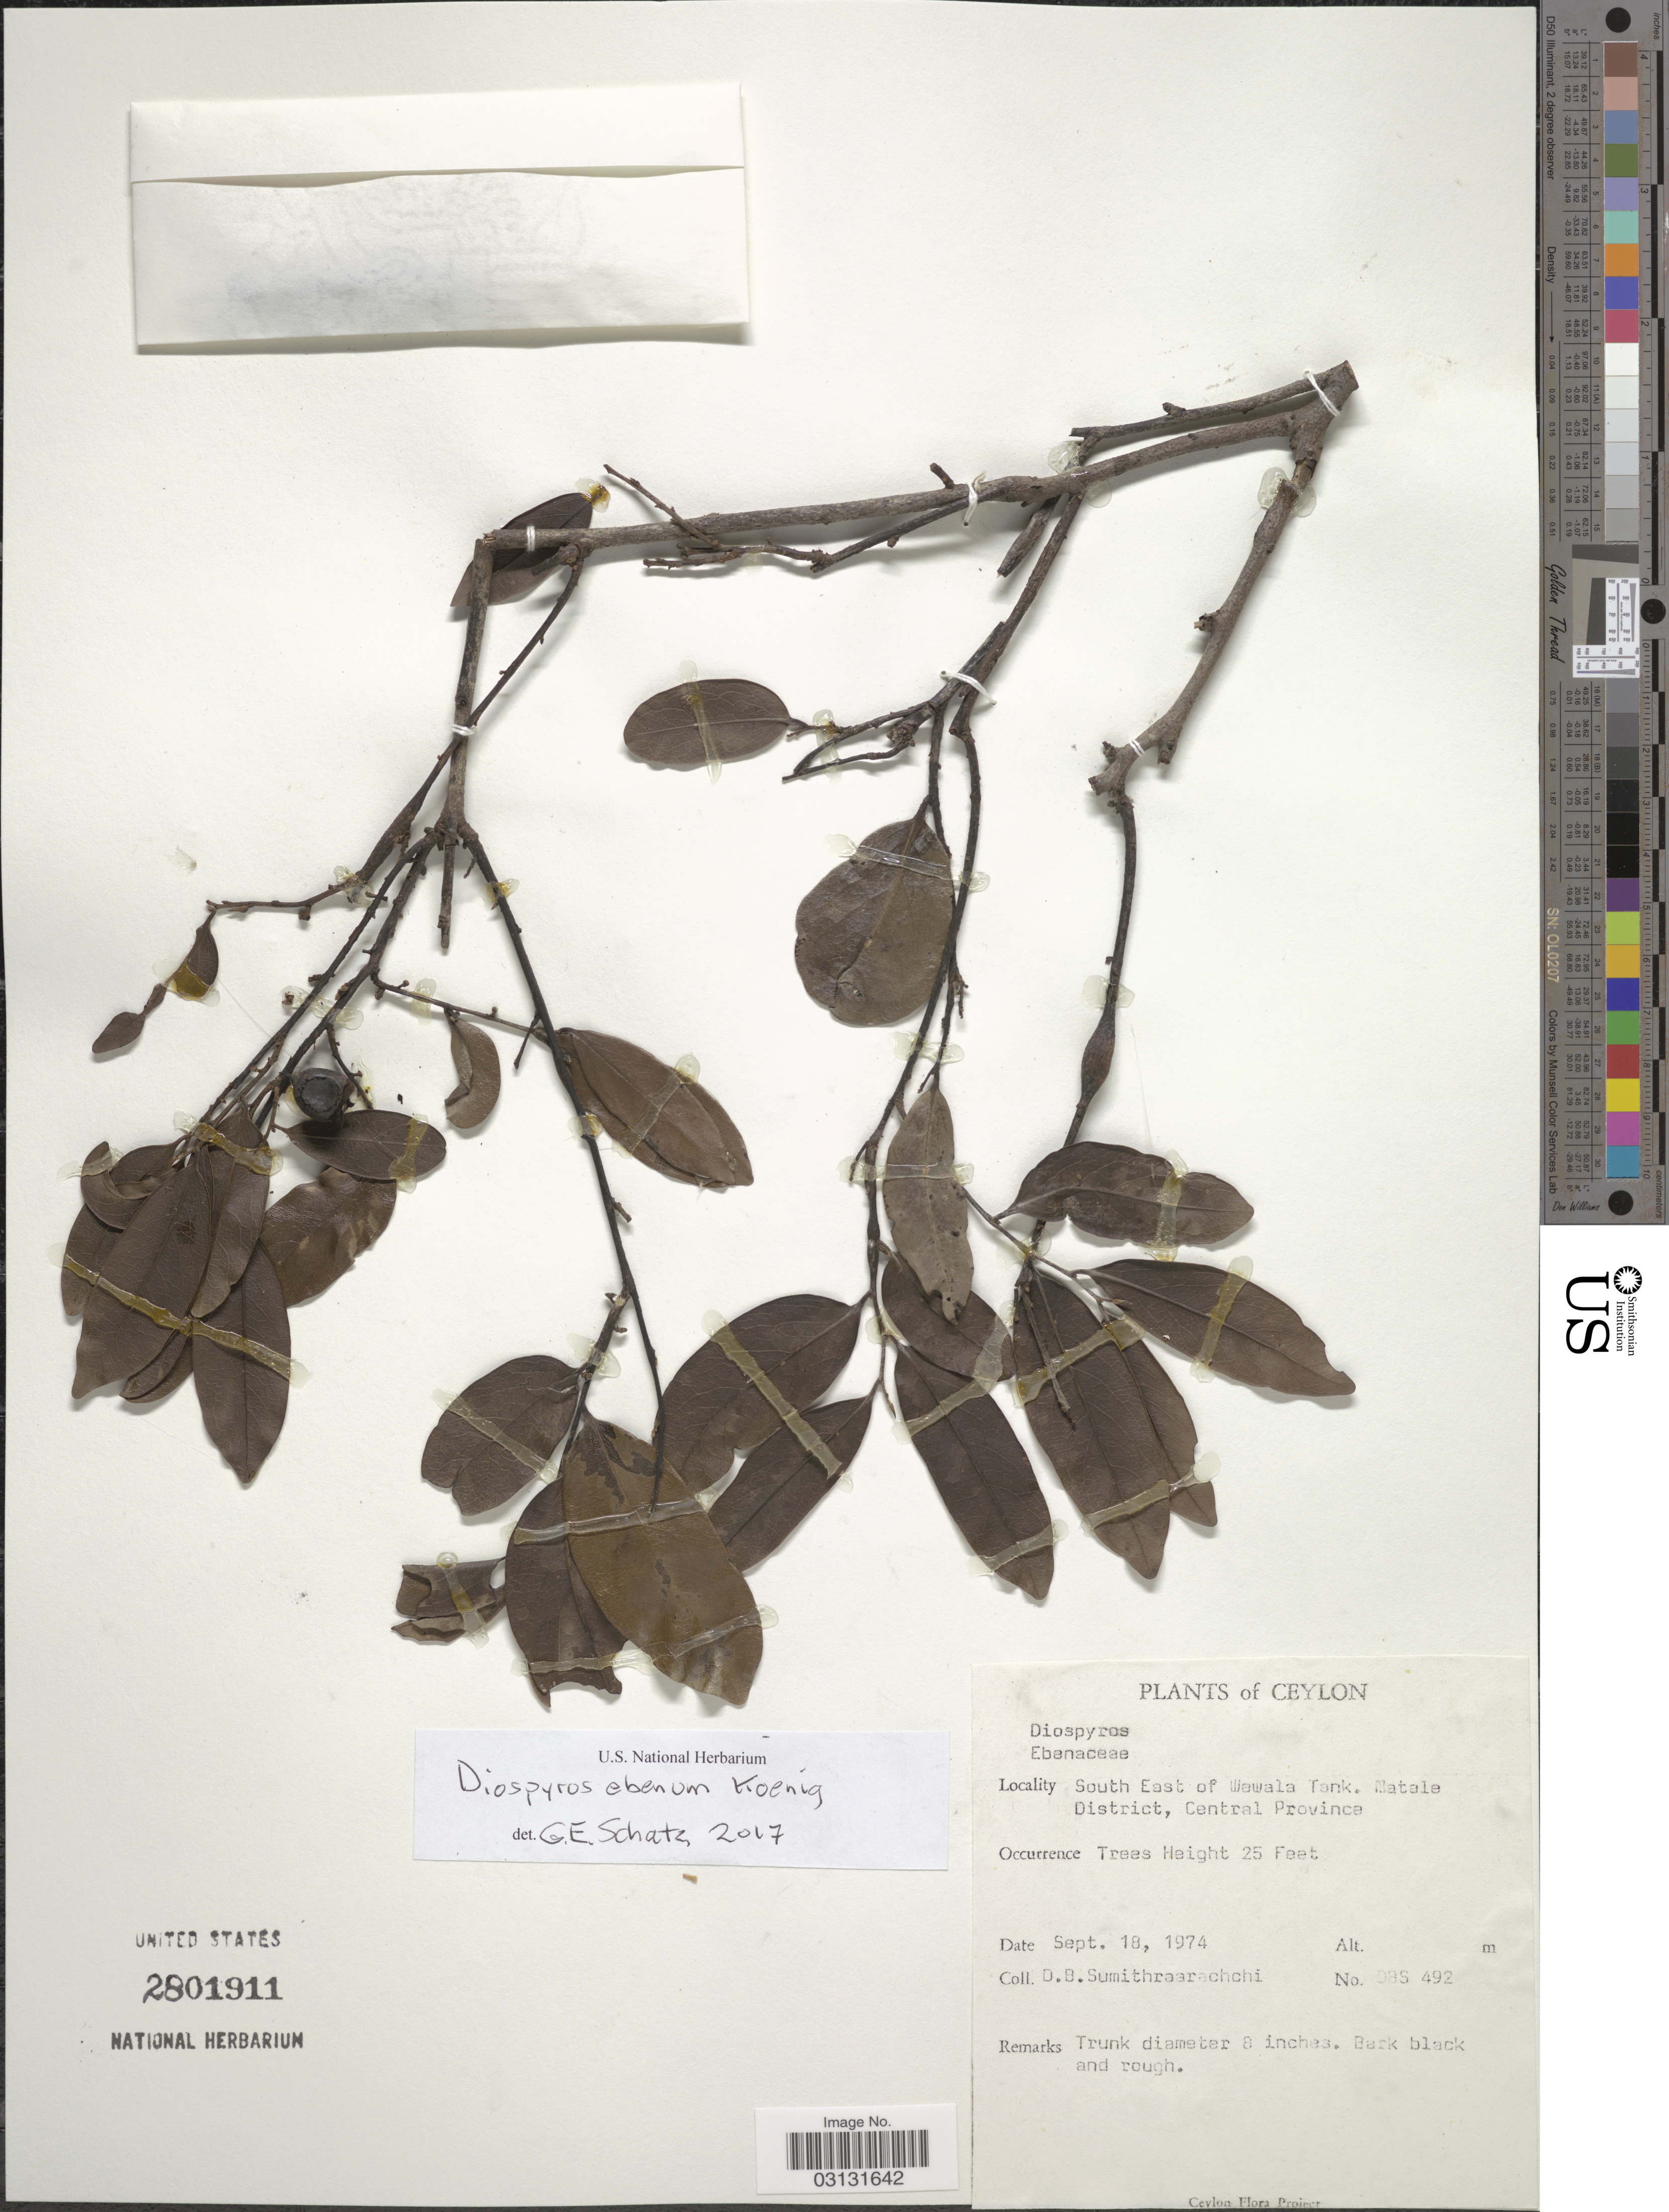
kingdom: Plantae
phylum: Tracheophyta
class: Magnoliopsida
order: Ericales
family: Ebenaceae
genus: Diospyros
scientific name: Diospyros ebenum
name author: J. Koenig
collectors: D. B. Sumithraarachchi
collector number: DBS492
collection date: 1974-09-18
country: Sri Lanka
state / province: Central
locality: Ceylon. South East of Wewala Tank. Matale District, Central Province.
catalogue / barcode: US 2801911